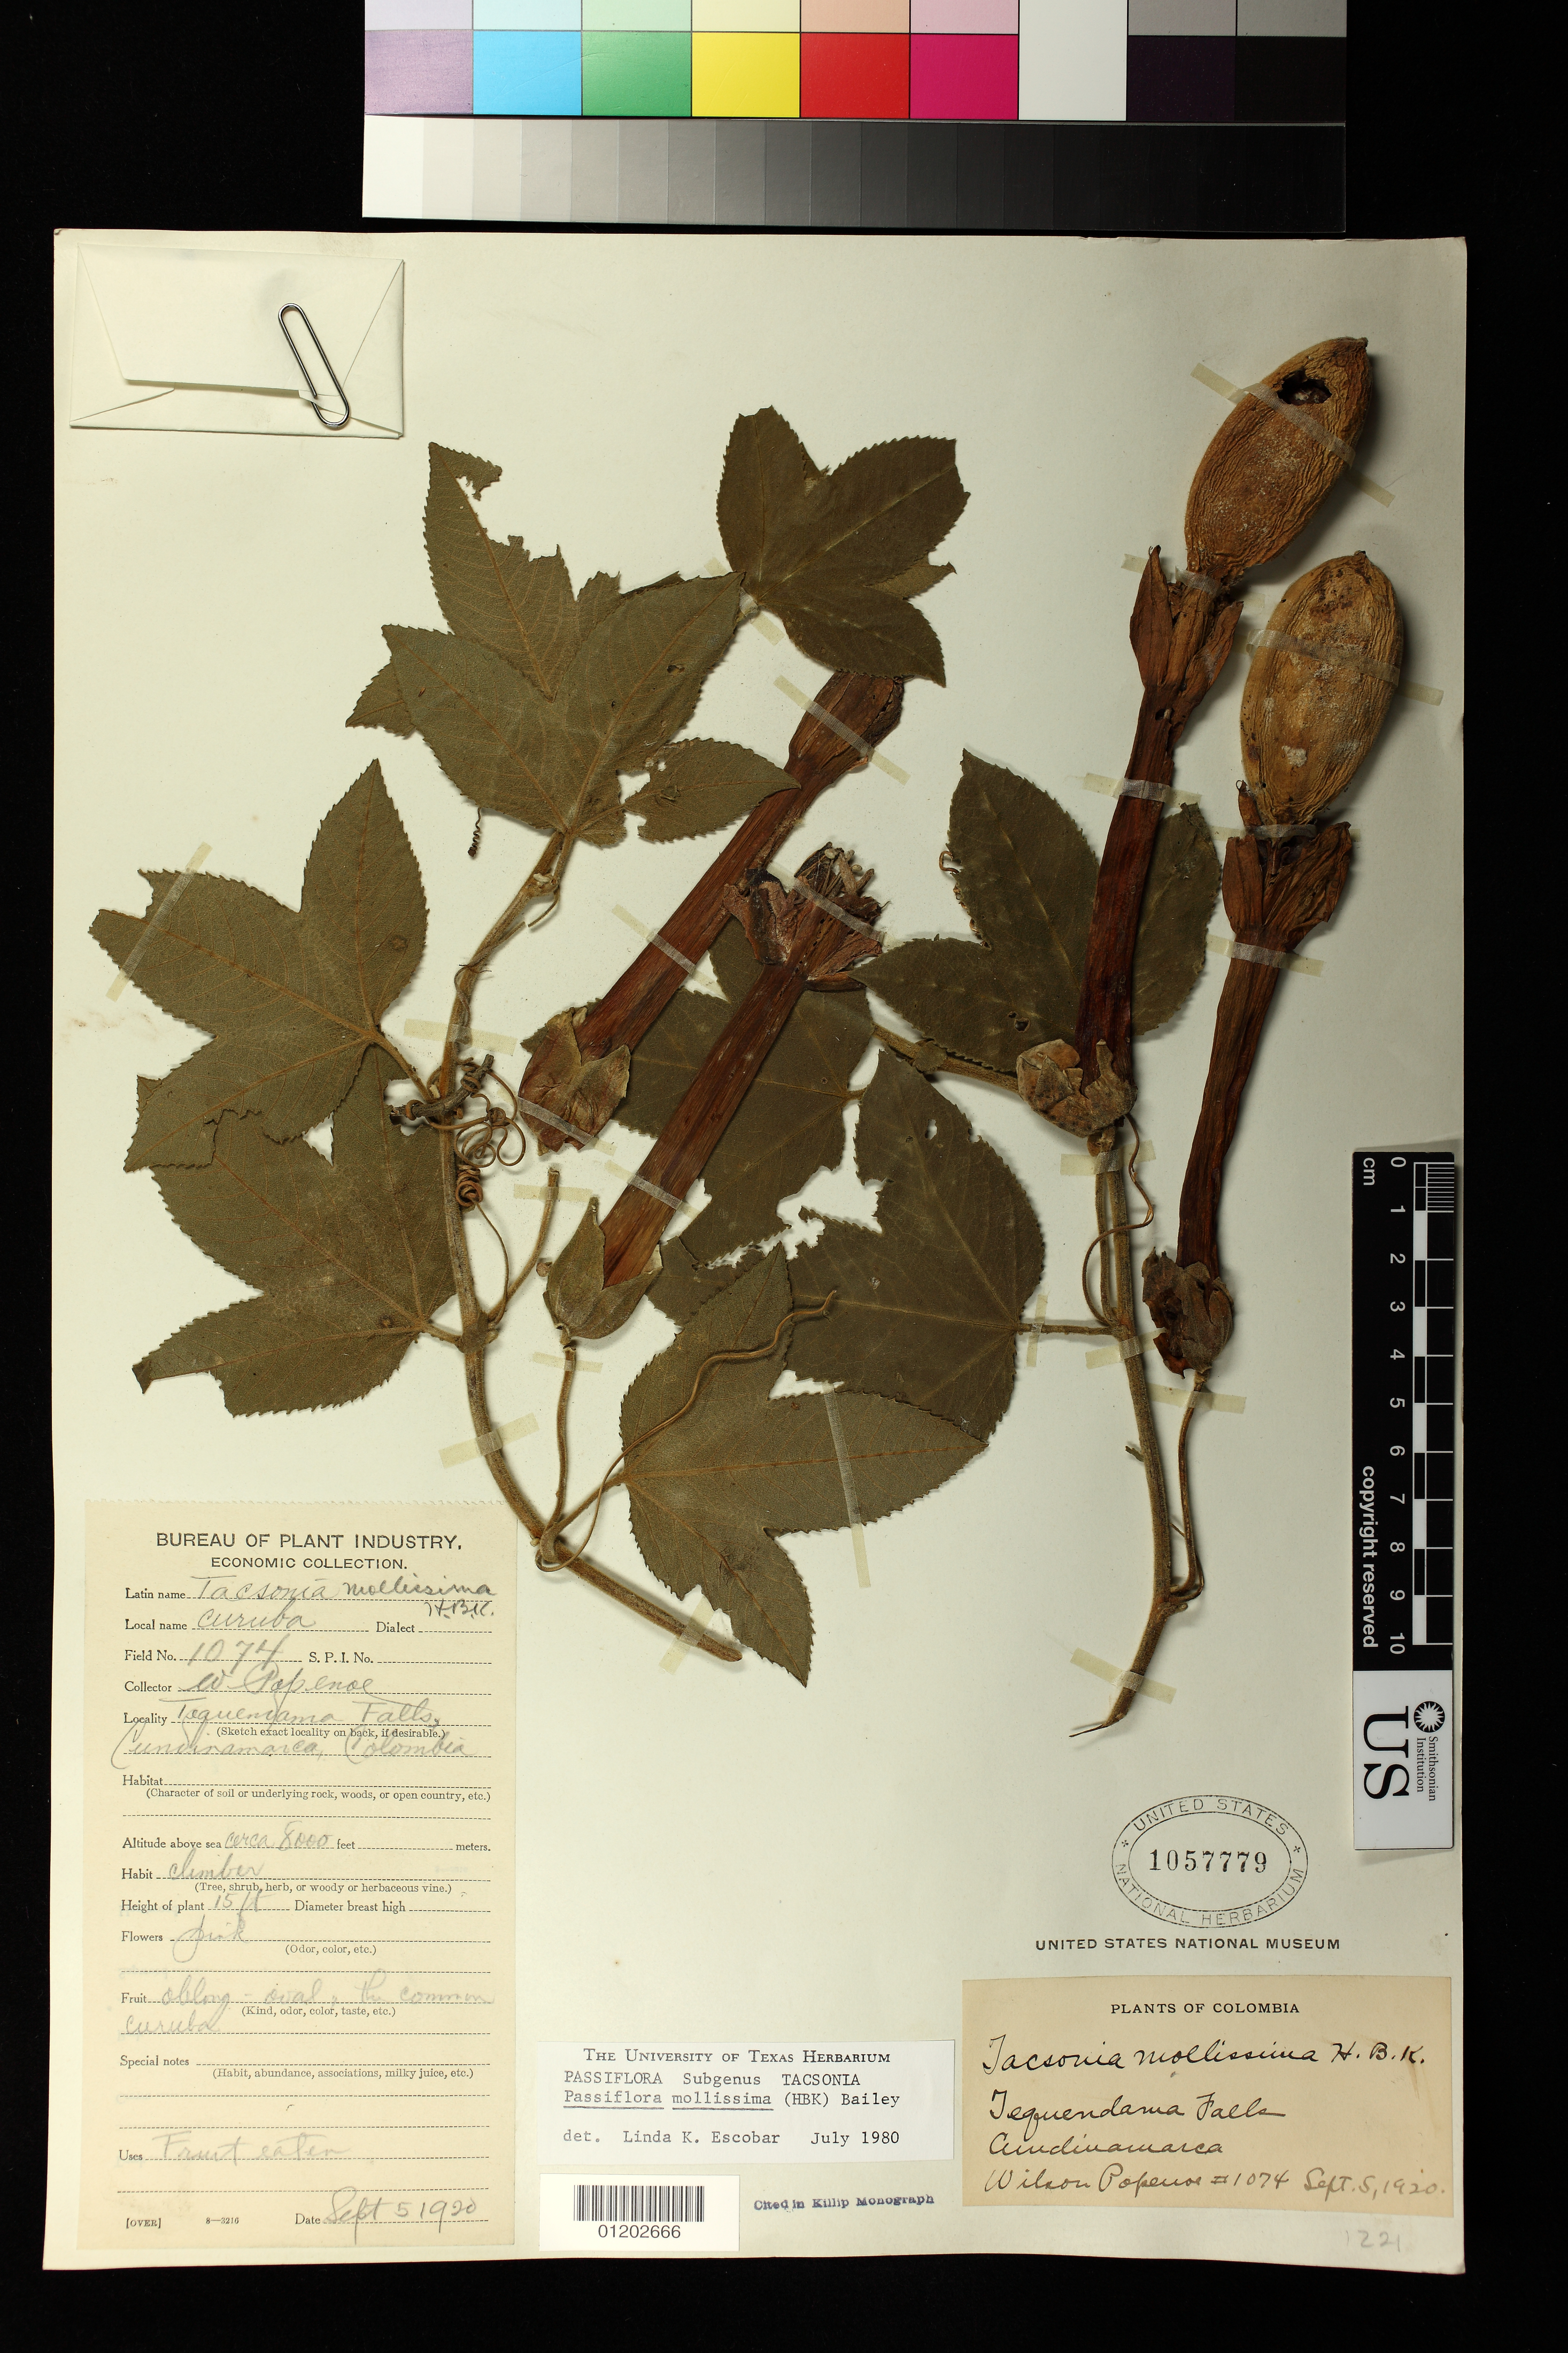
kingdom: Plantae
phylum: Tracheophyta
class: Magnoliopsida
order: Malpighiales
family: Passifloraceae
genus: Passiflora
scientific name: Passiflora mollissima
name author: (Kunth) L.H. Bailey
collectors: W. Popenoe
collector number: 1074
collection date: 1920-09-05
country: Colombia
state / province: Cundinamarca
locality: Tequendama Falls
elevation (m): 2438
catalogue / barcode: US 1057779